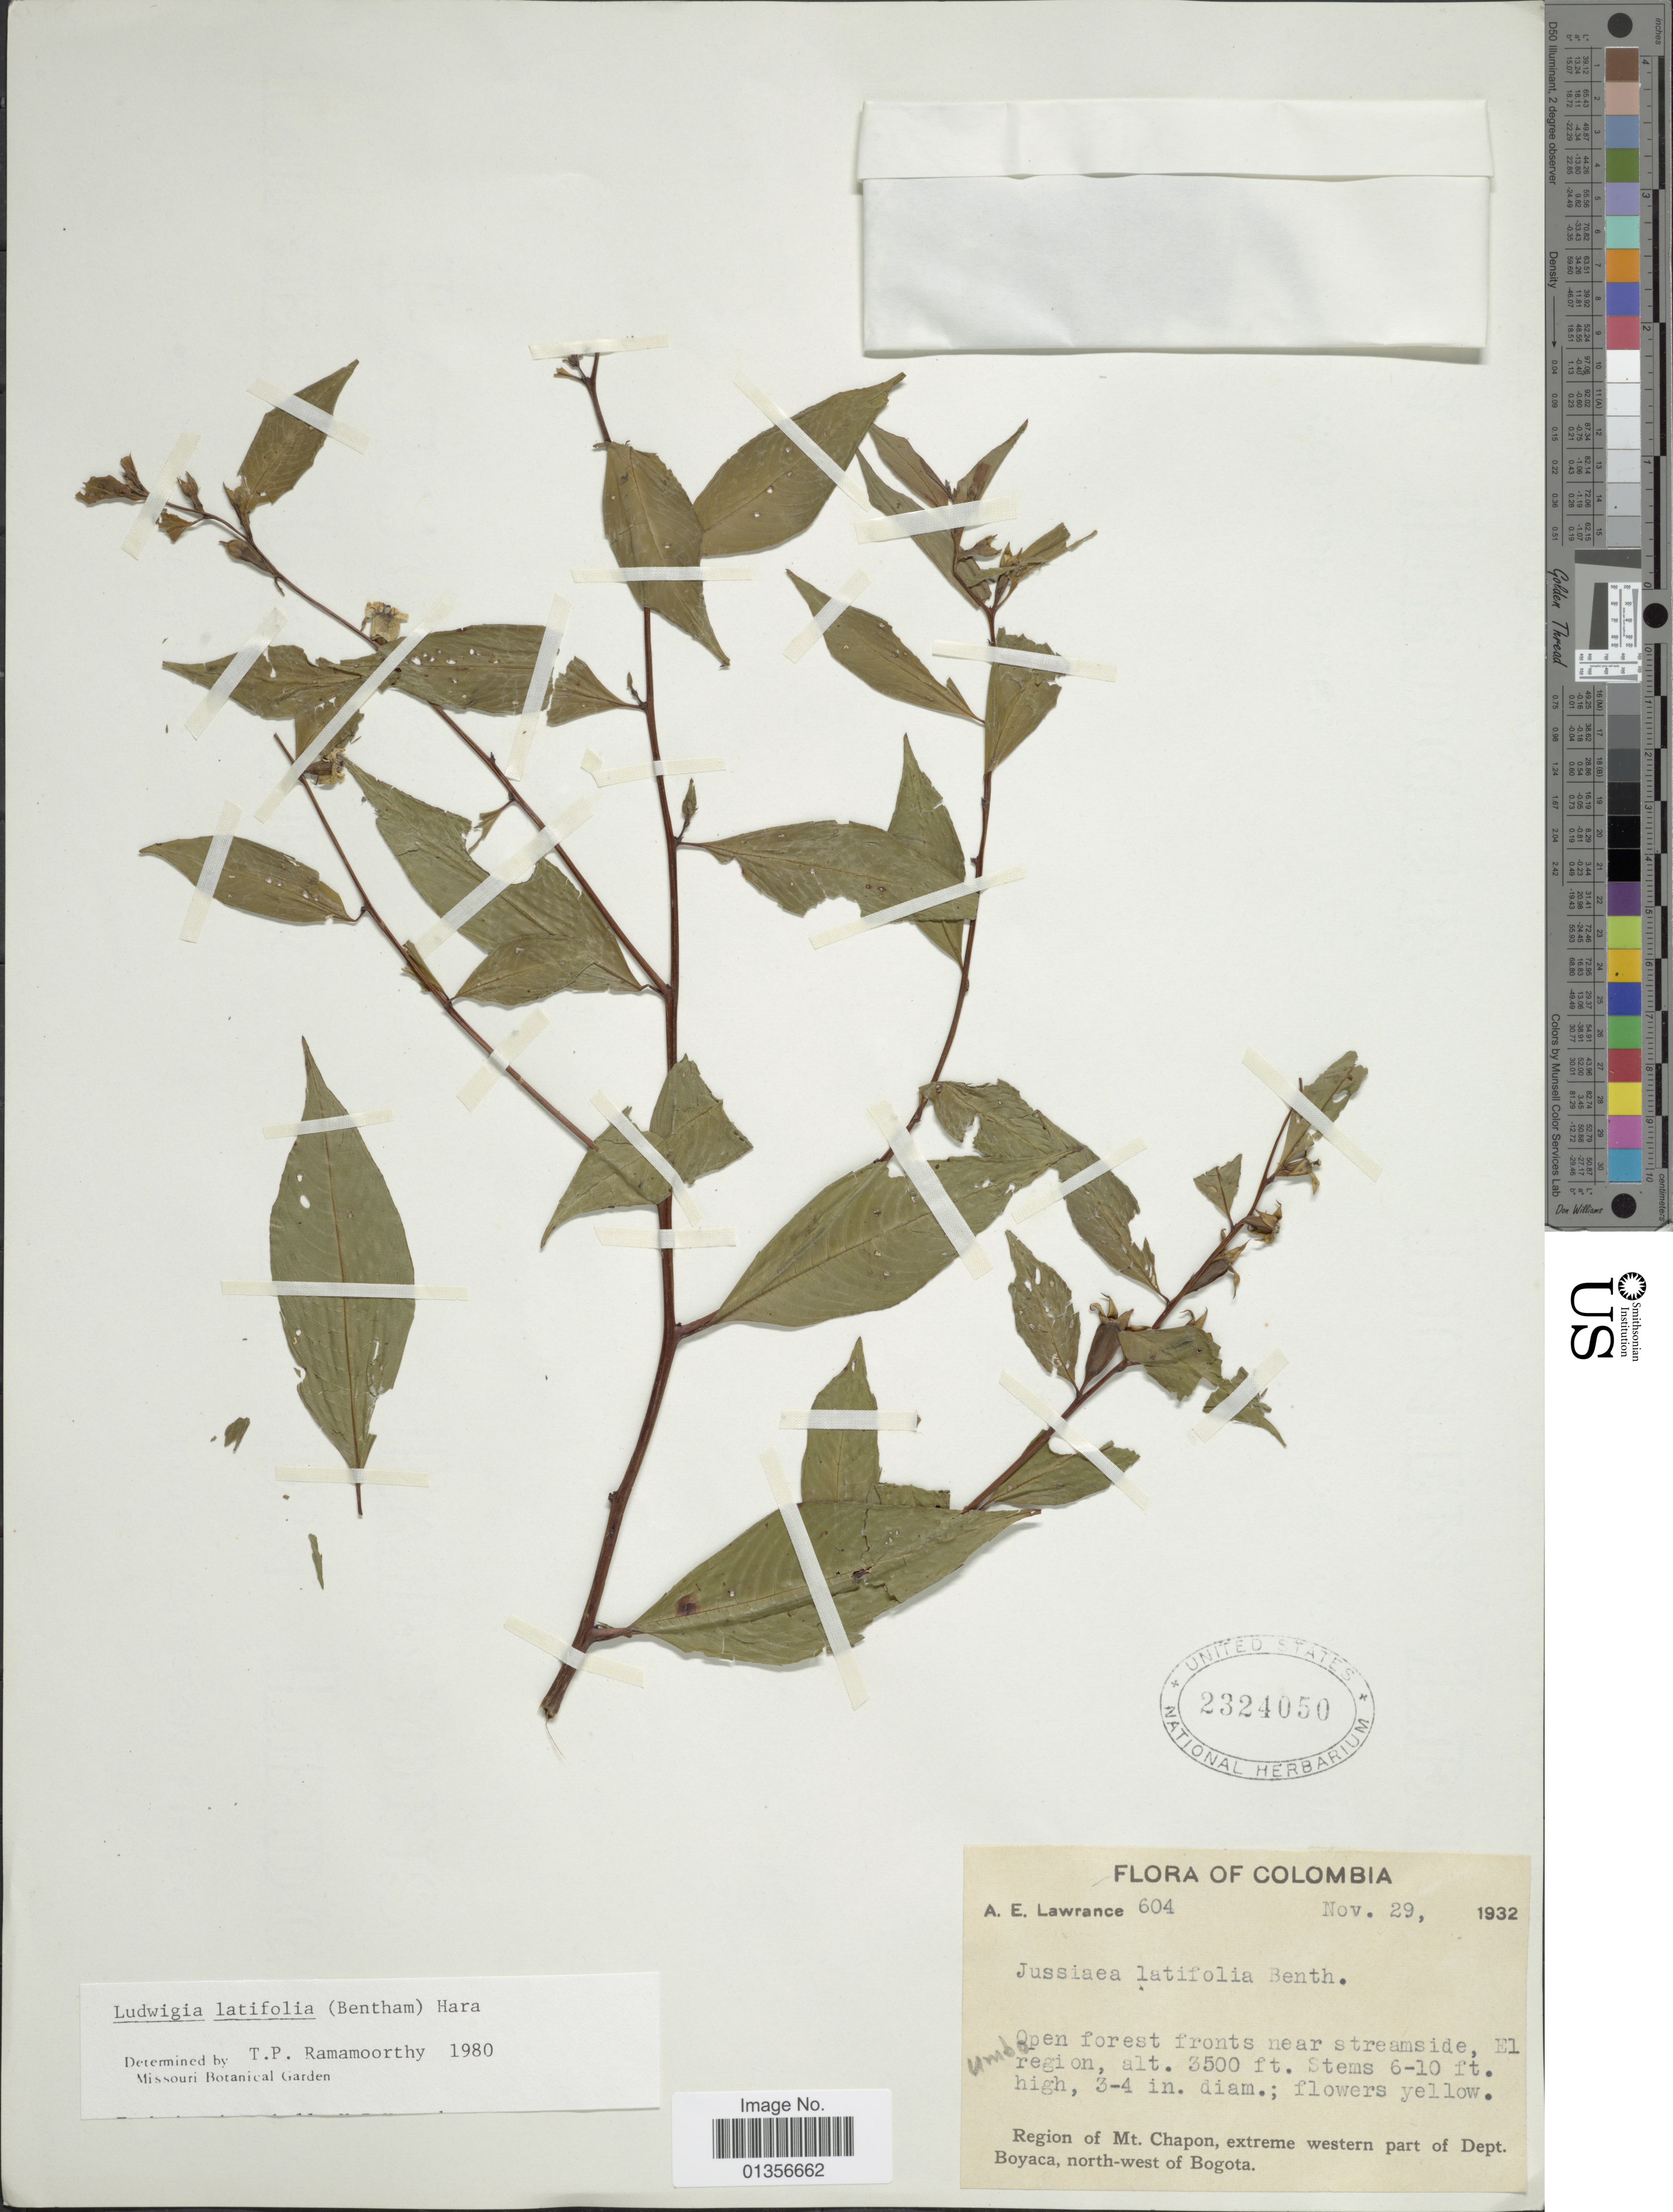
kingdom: Plantae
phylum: Tracheophyta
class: Magnoliopsida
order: Myrtales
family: Onagraceae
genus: Ludwigia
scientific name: Ludwigia latifolia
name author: (Benth.) H. Hara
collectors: A. Lawrance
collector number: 604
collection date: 1932-11-29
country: Colombia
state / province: Boyacá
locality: Region of Mt. Chapon, extreme western part of Dept. Boyaca, north-west of Bogota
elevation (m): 1067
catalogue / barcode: US 2324050